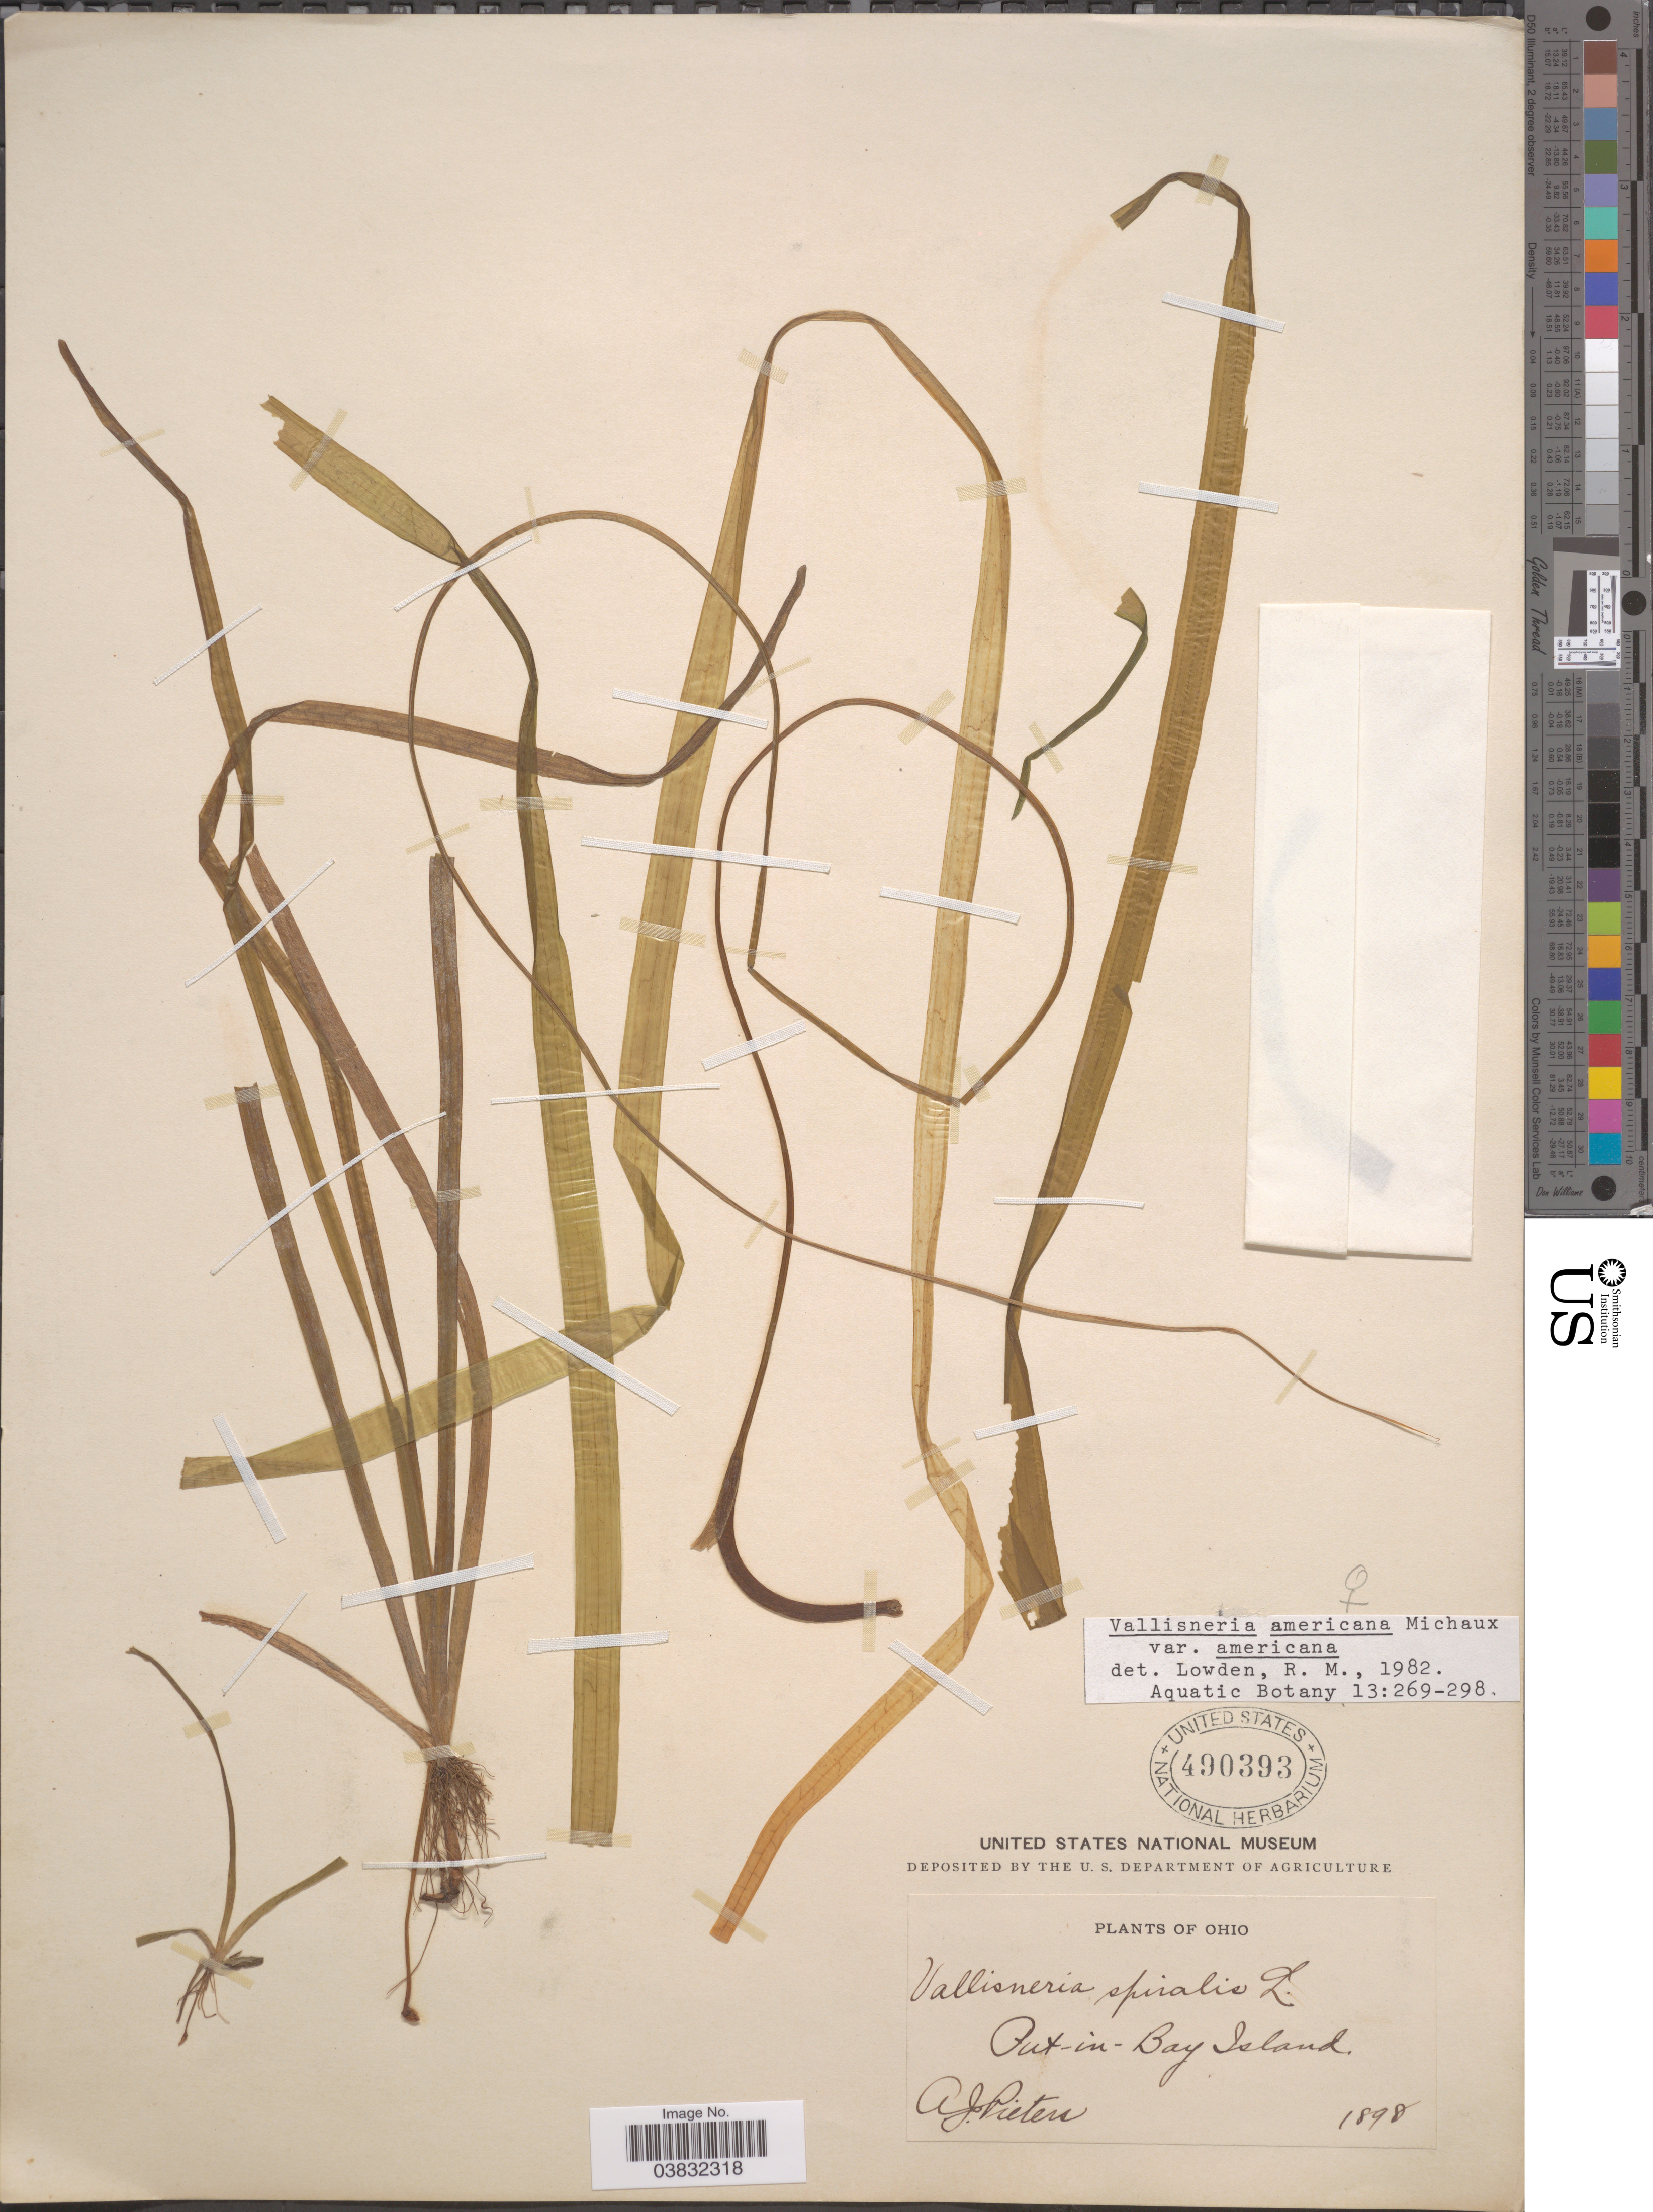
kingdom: Plantae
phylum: Tracheophyta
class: Liliopsida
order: Alismatales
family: Hydrocharitaceae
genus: Vallisneria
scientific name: Vallisneria americana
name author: Michx.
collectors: A. Pieters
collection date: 1898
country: United States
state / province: Ohio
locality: Put-in-Bay Island.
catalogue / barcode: US 490393